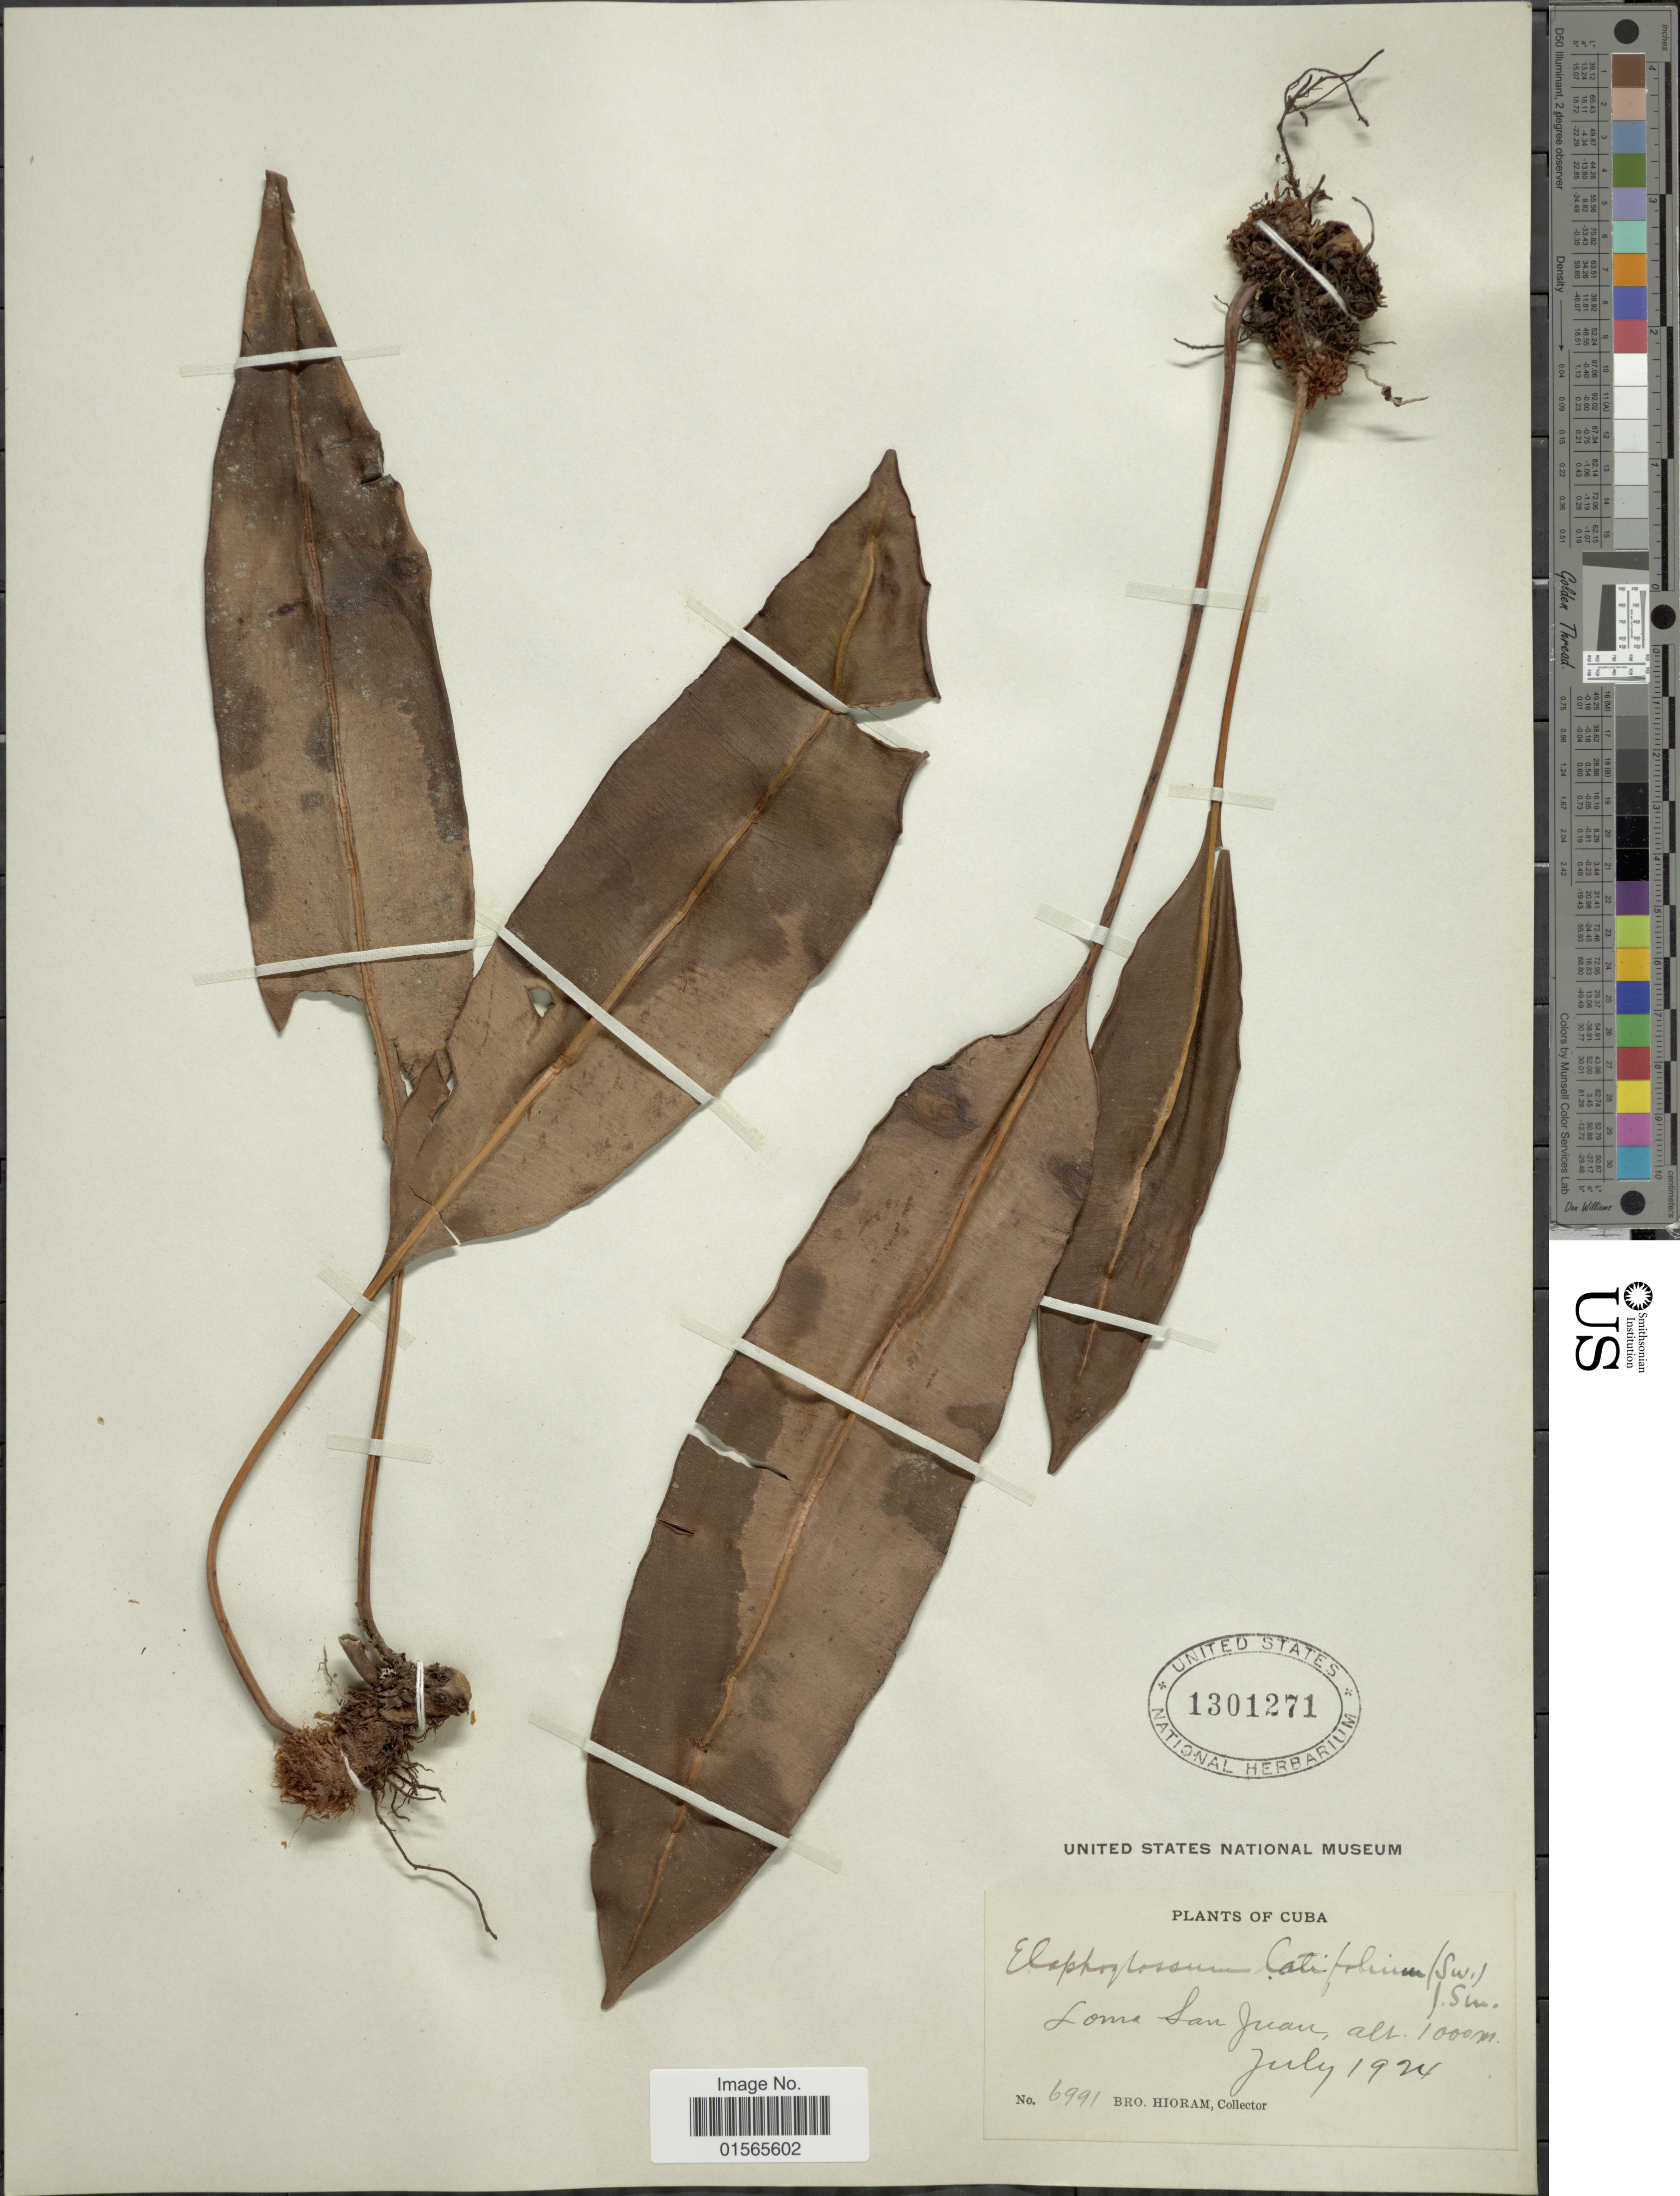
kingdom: Plantae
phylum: Tracheophyta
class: Polypodiopsida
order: Polypodiales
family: Dryopteridaceae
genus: Elaphoglossum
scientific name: Elaphoglossum latifolium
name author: (Sw.) J. Sm.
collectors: Bro. Hioram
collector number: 6991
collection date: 1924-07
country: Cuba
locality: Loma San Juan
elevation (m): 1000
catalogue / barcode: US 1301271